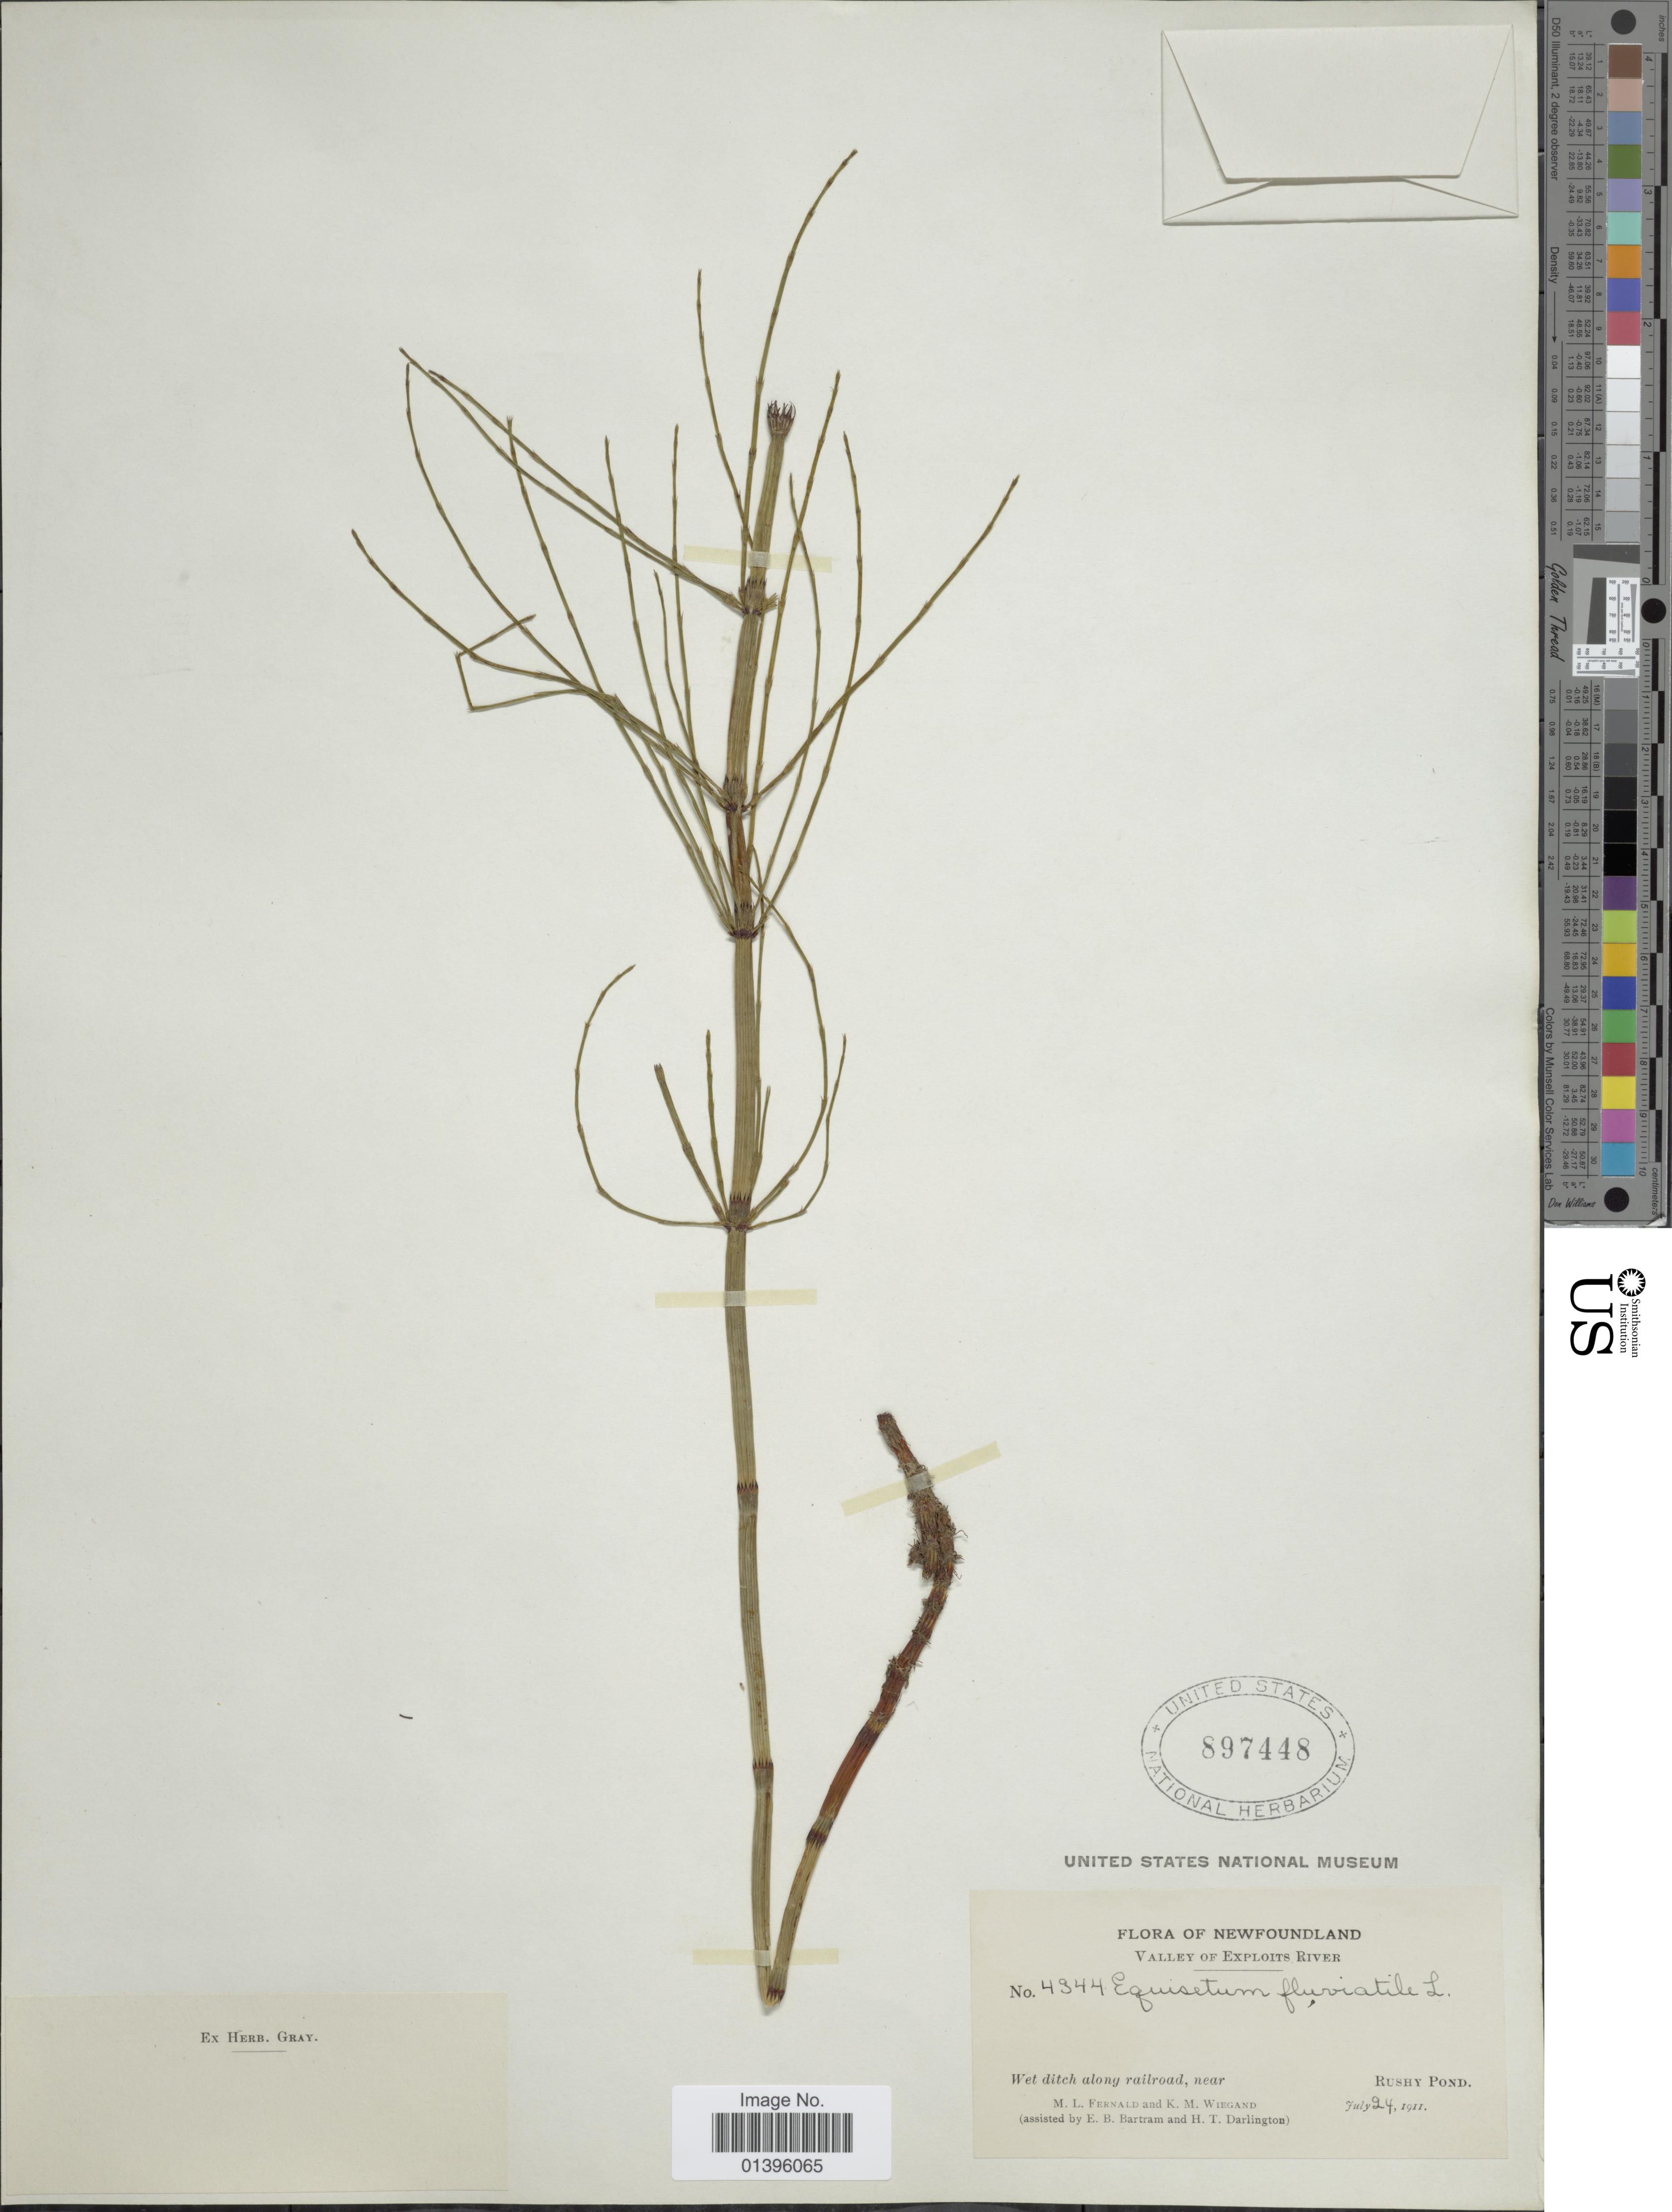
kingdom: Plantae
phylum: Tracheophyta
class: Polypodiopsida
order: Equisetales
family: Equisetaceae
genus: Equisetum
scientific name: Equisetum fluviatile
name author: L.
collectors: M. L. Fernald, K. M. Wiegand, E. B. Bartram & H. Darlington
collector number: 4344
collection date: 1911-07-24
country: Canada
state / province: Newfoundland and Labrador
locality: Valley of Exploits River. Wet ditch along railroad, near Rushy Pond.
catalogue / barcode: US 897448